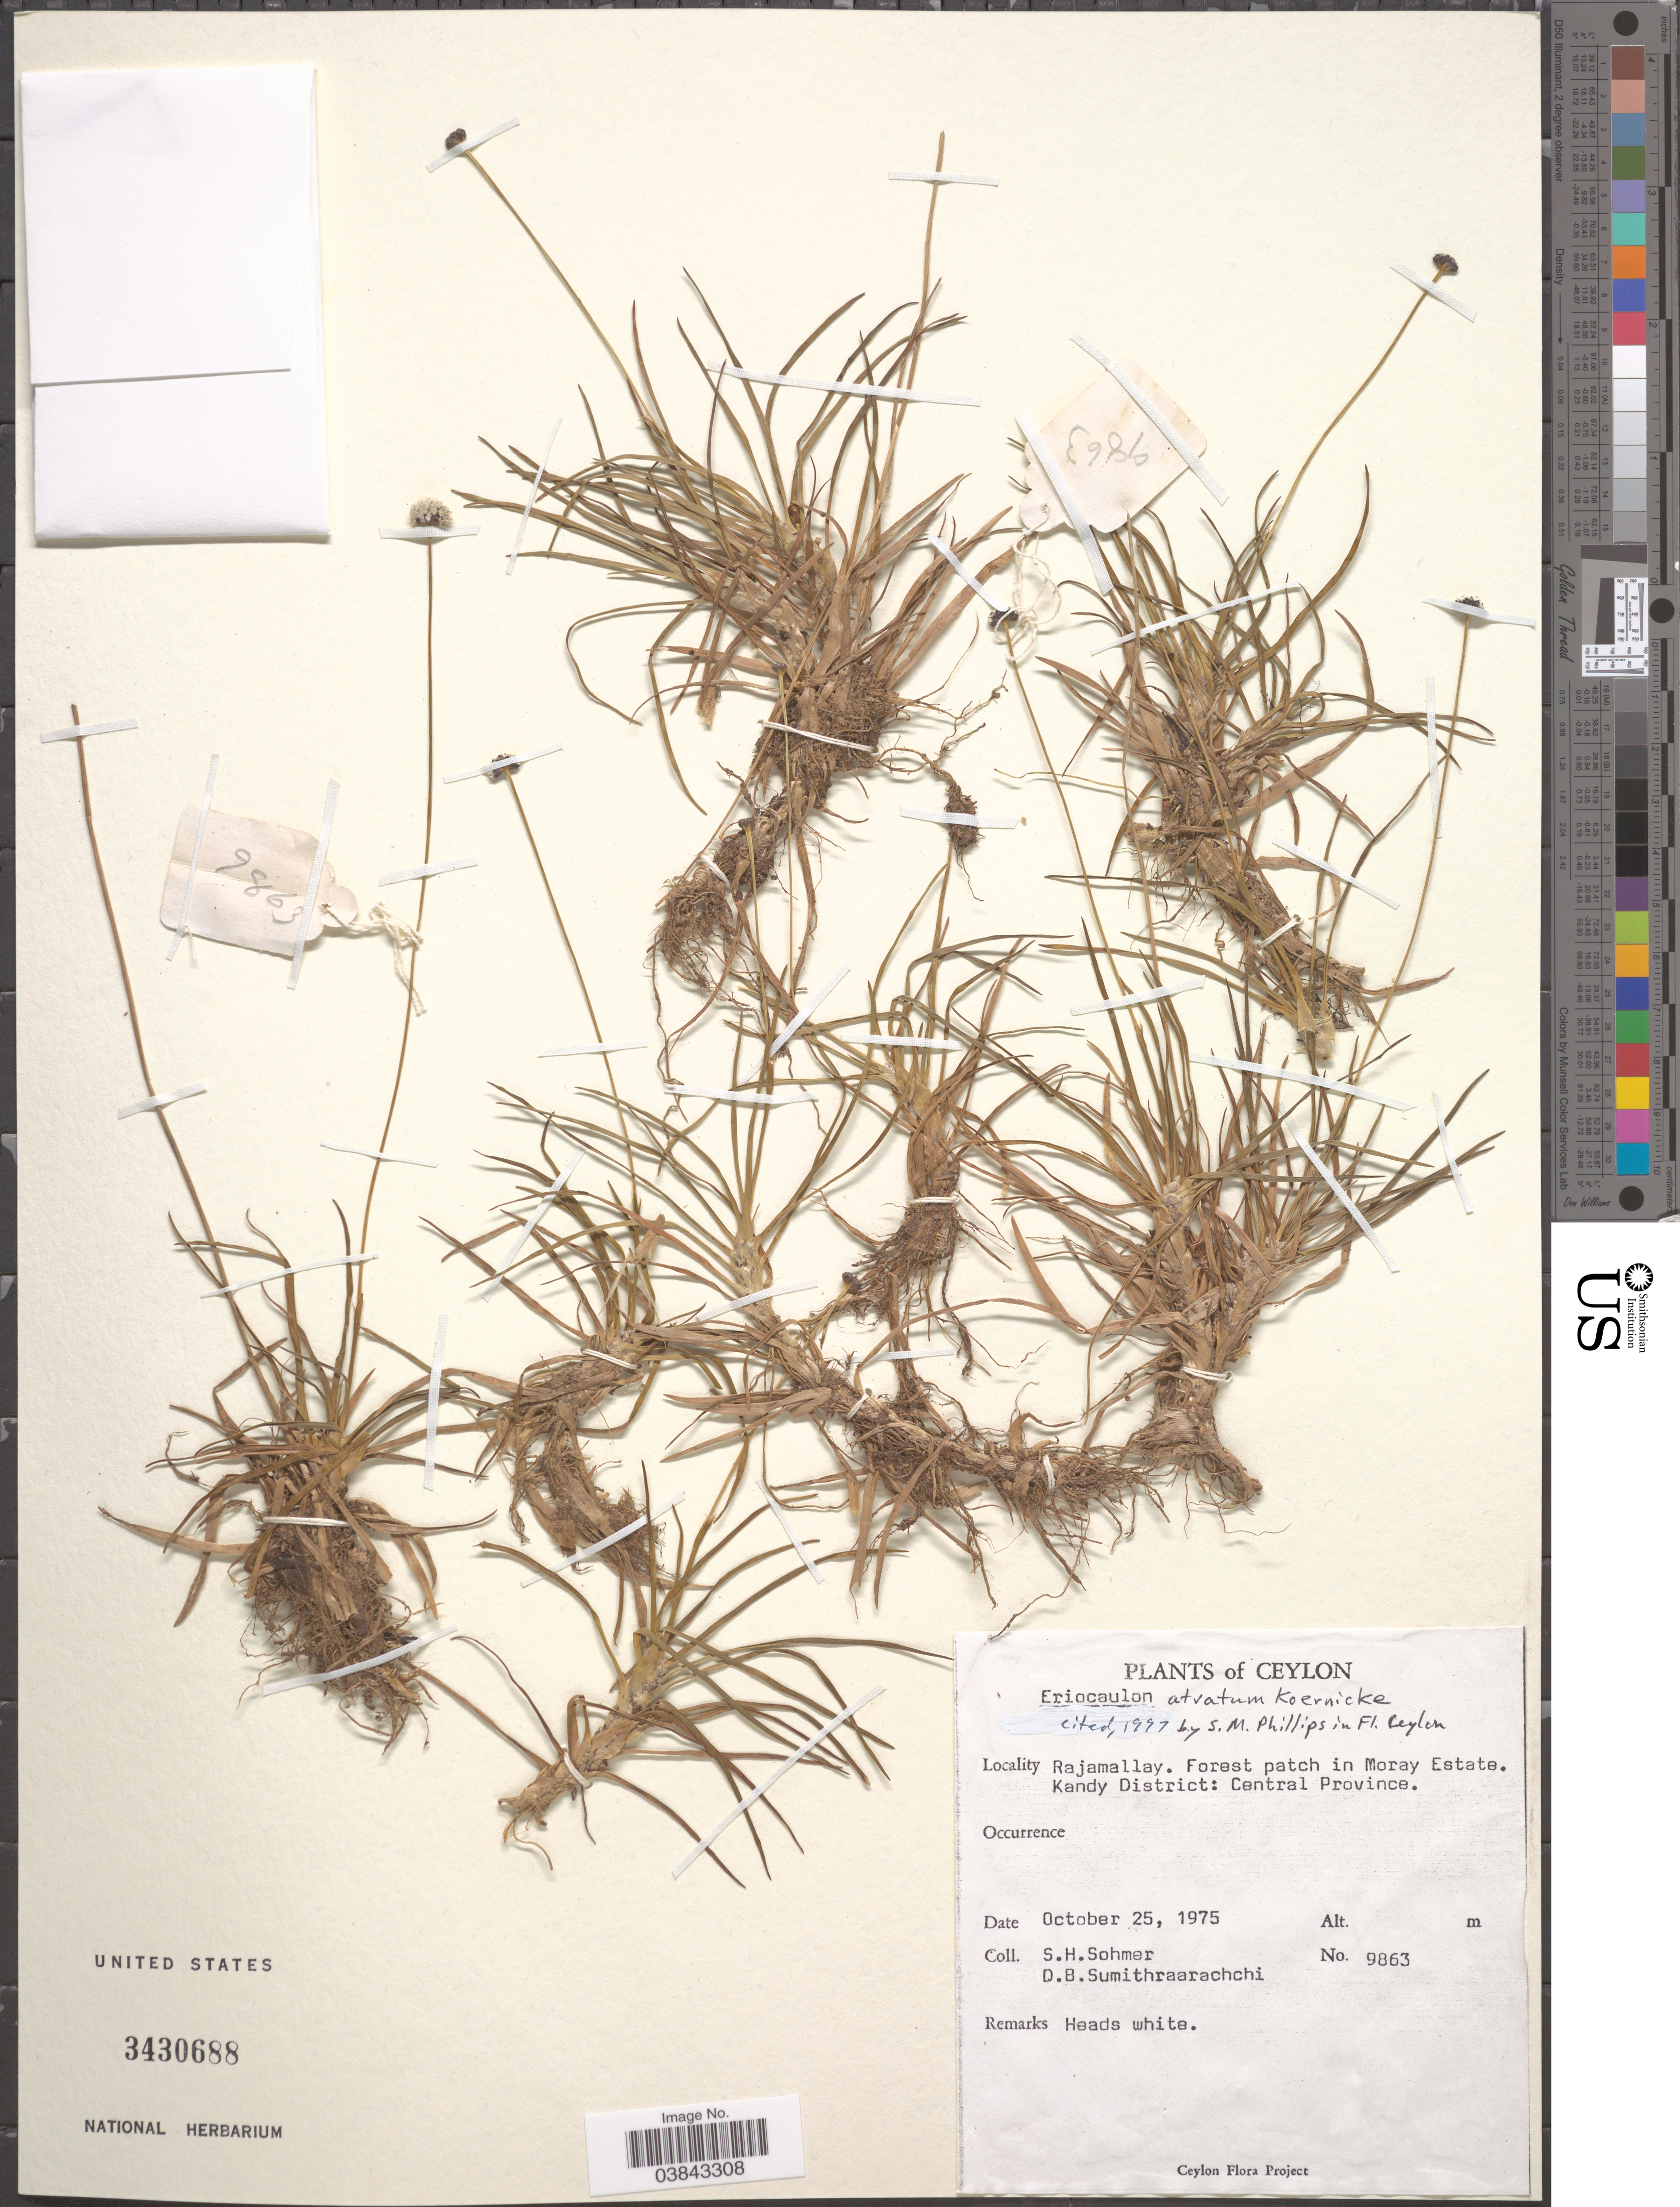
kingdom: Plantae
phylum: Tracheophyta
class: Liliopsida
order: Poales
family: Eriocaulaceae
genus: Eriocaulon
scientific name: Eriocaulon atratum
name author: Körn.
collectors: S. H. Sohmer & D. B. Sumithraarachchi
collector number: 9863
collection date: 1975-10-25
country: Sri Lanka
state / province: Central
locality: Ceylon. Rajamallay. Forest patch in Moray Estate. Kandy District: Central Province.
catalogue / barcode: US 3430688